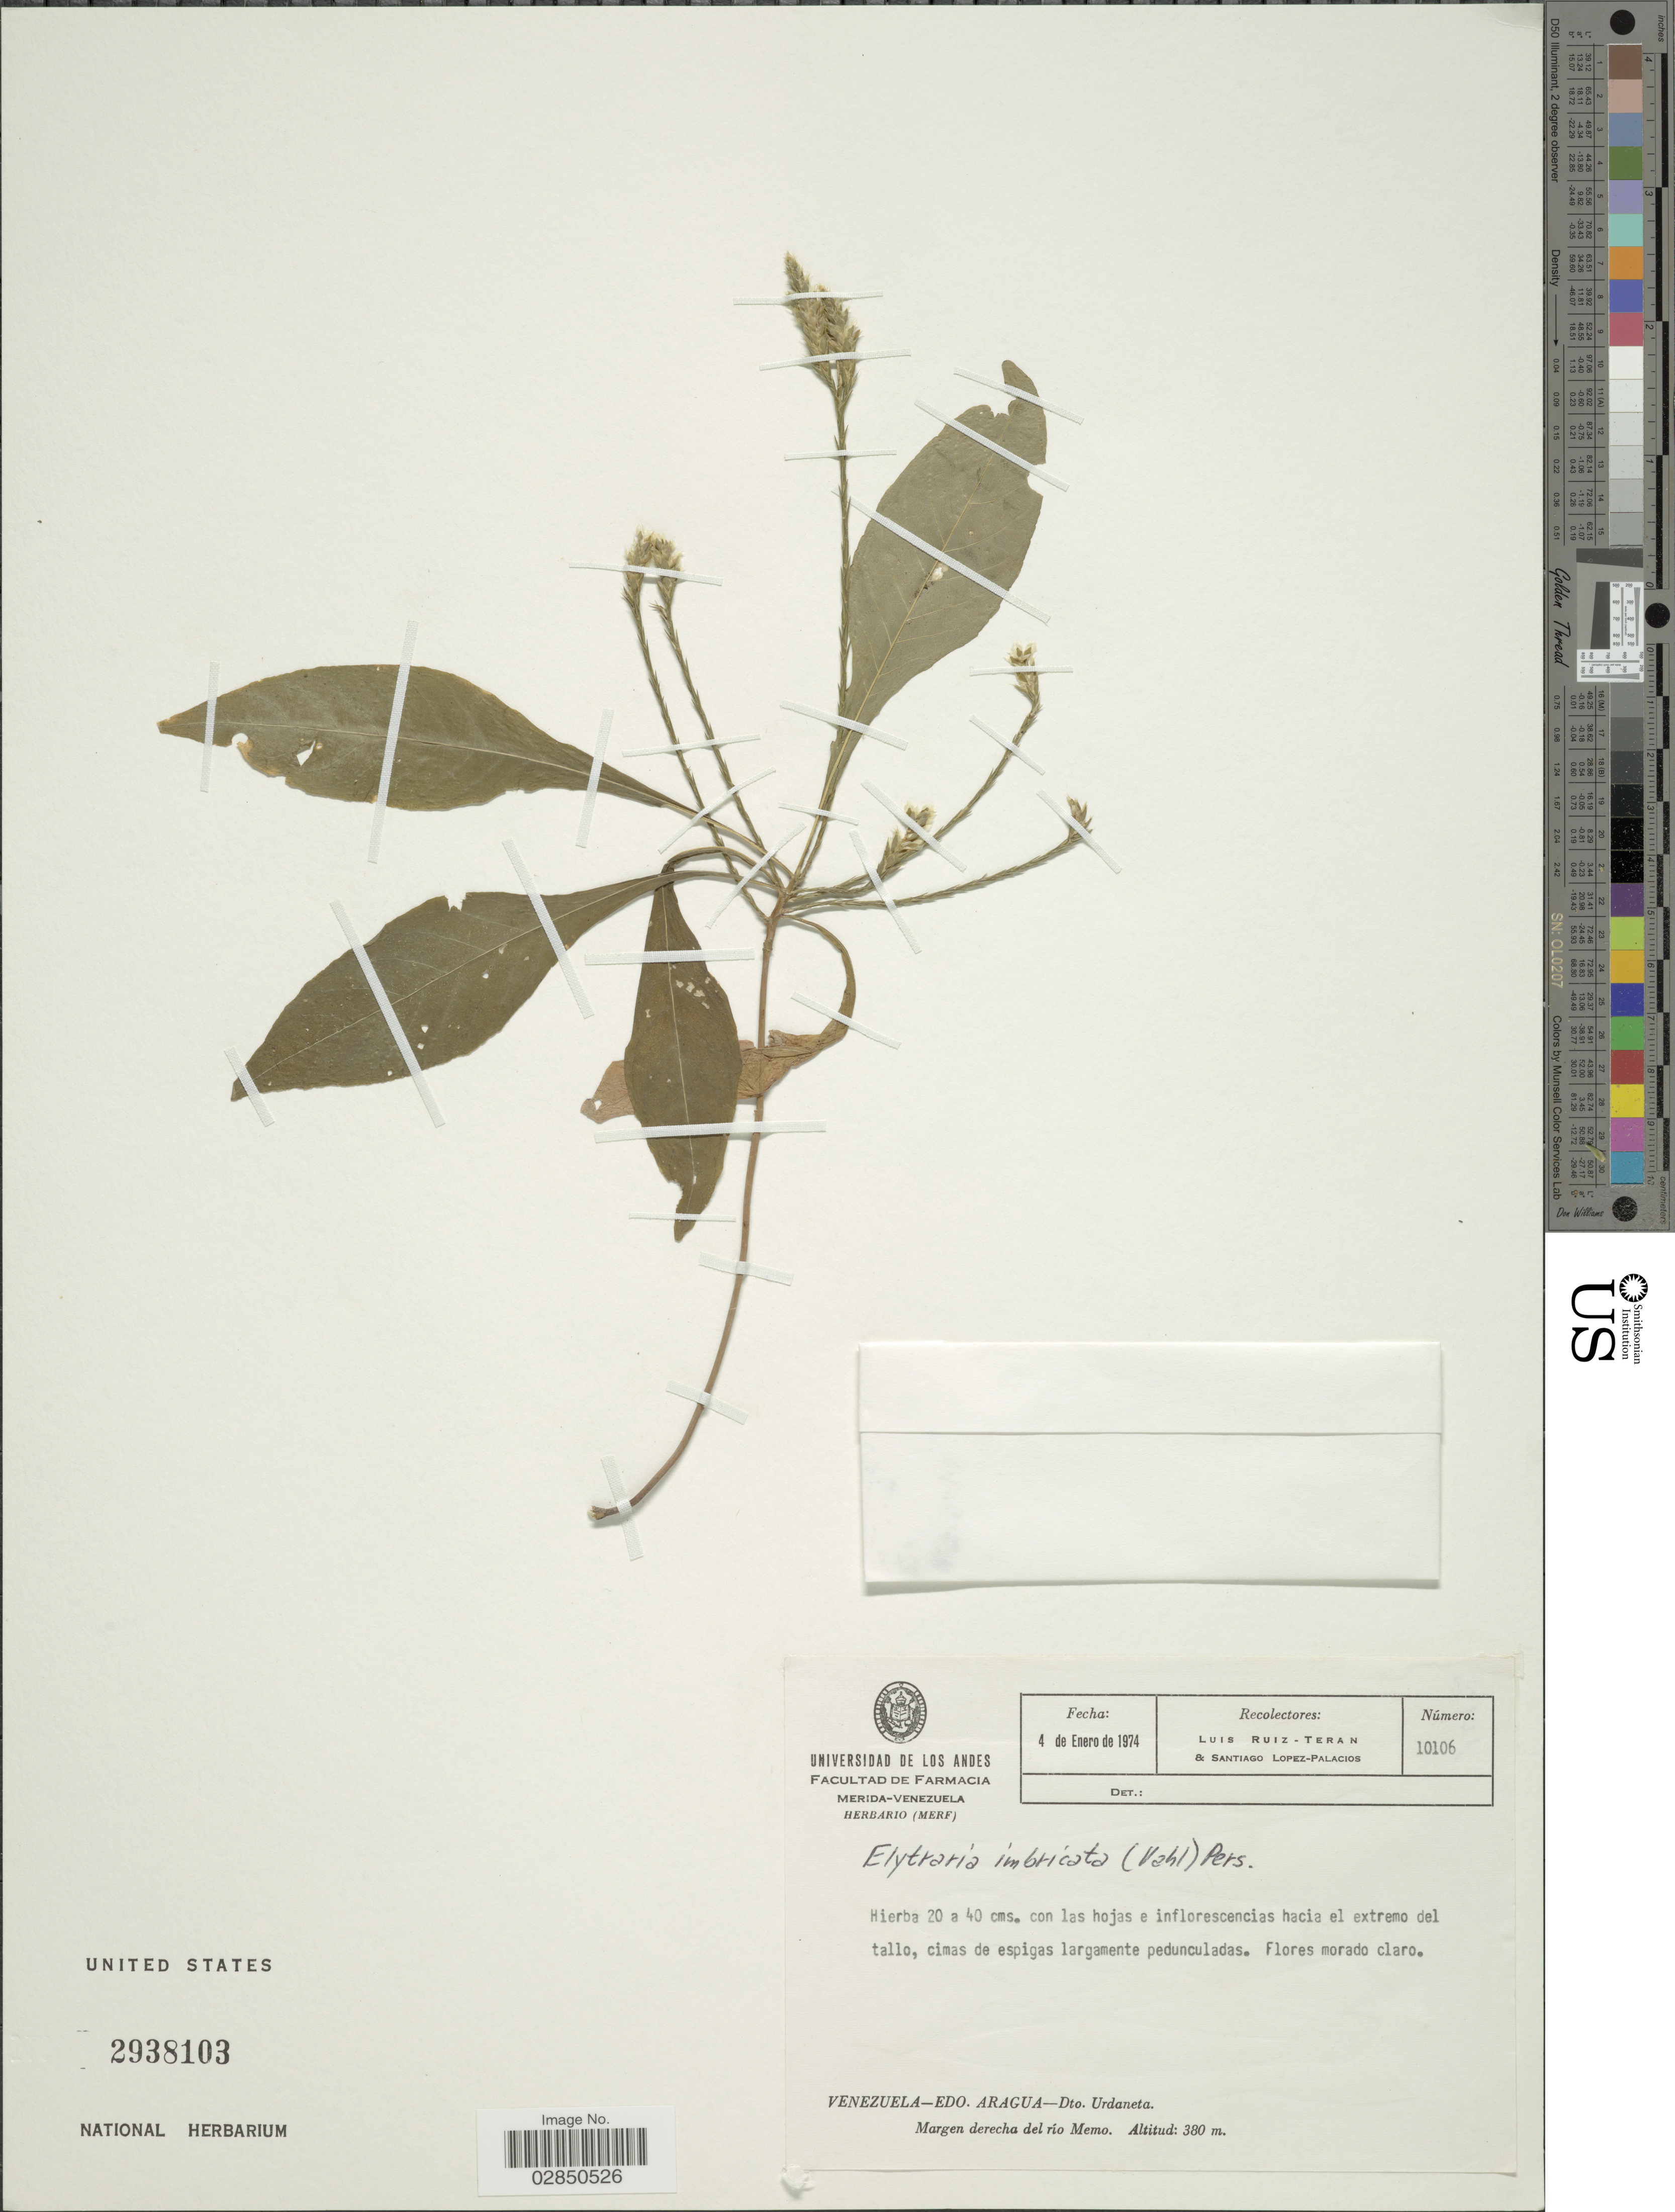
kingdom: Plantae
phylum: Tracheophyta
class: Magnoliopsida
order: Lamiales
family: Acanthaceae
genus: Elytraria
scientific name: Elytraria imbricata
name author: (Vahl) Pers.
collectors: L. E. Ruíz-Terán & S. López-Palacios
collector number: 10106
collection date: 1974-01-04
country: Venezuela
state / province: Aragua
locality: Dto. Urdaneta, margen derecha del río Memo.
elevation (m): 380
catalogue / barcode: US 2938103